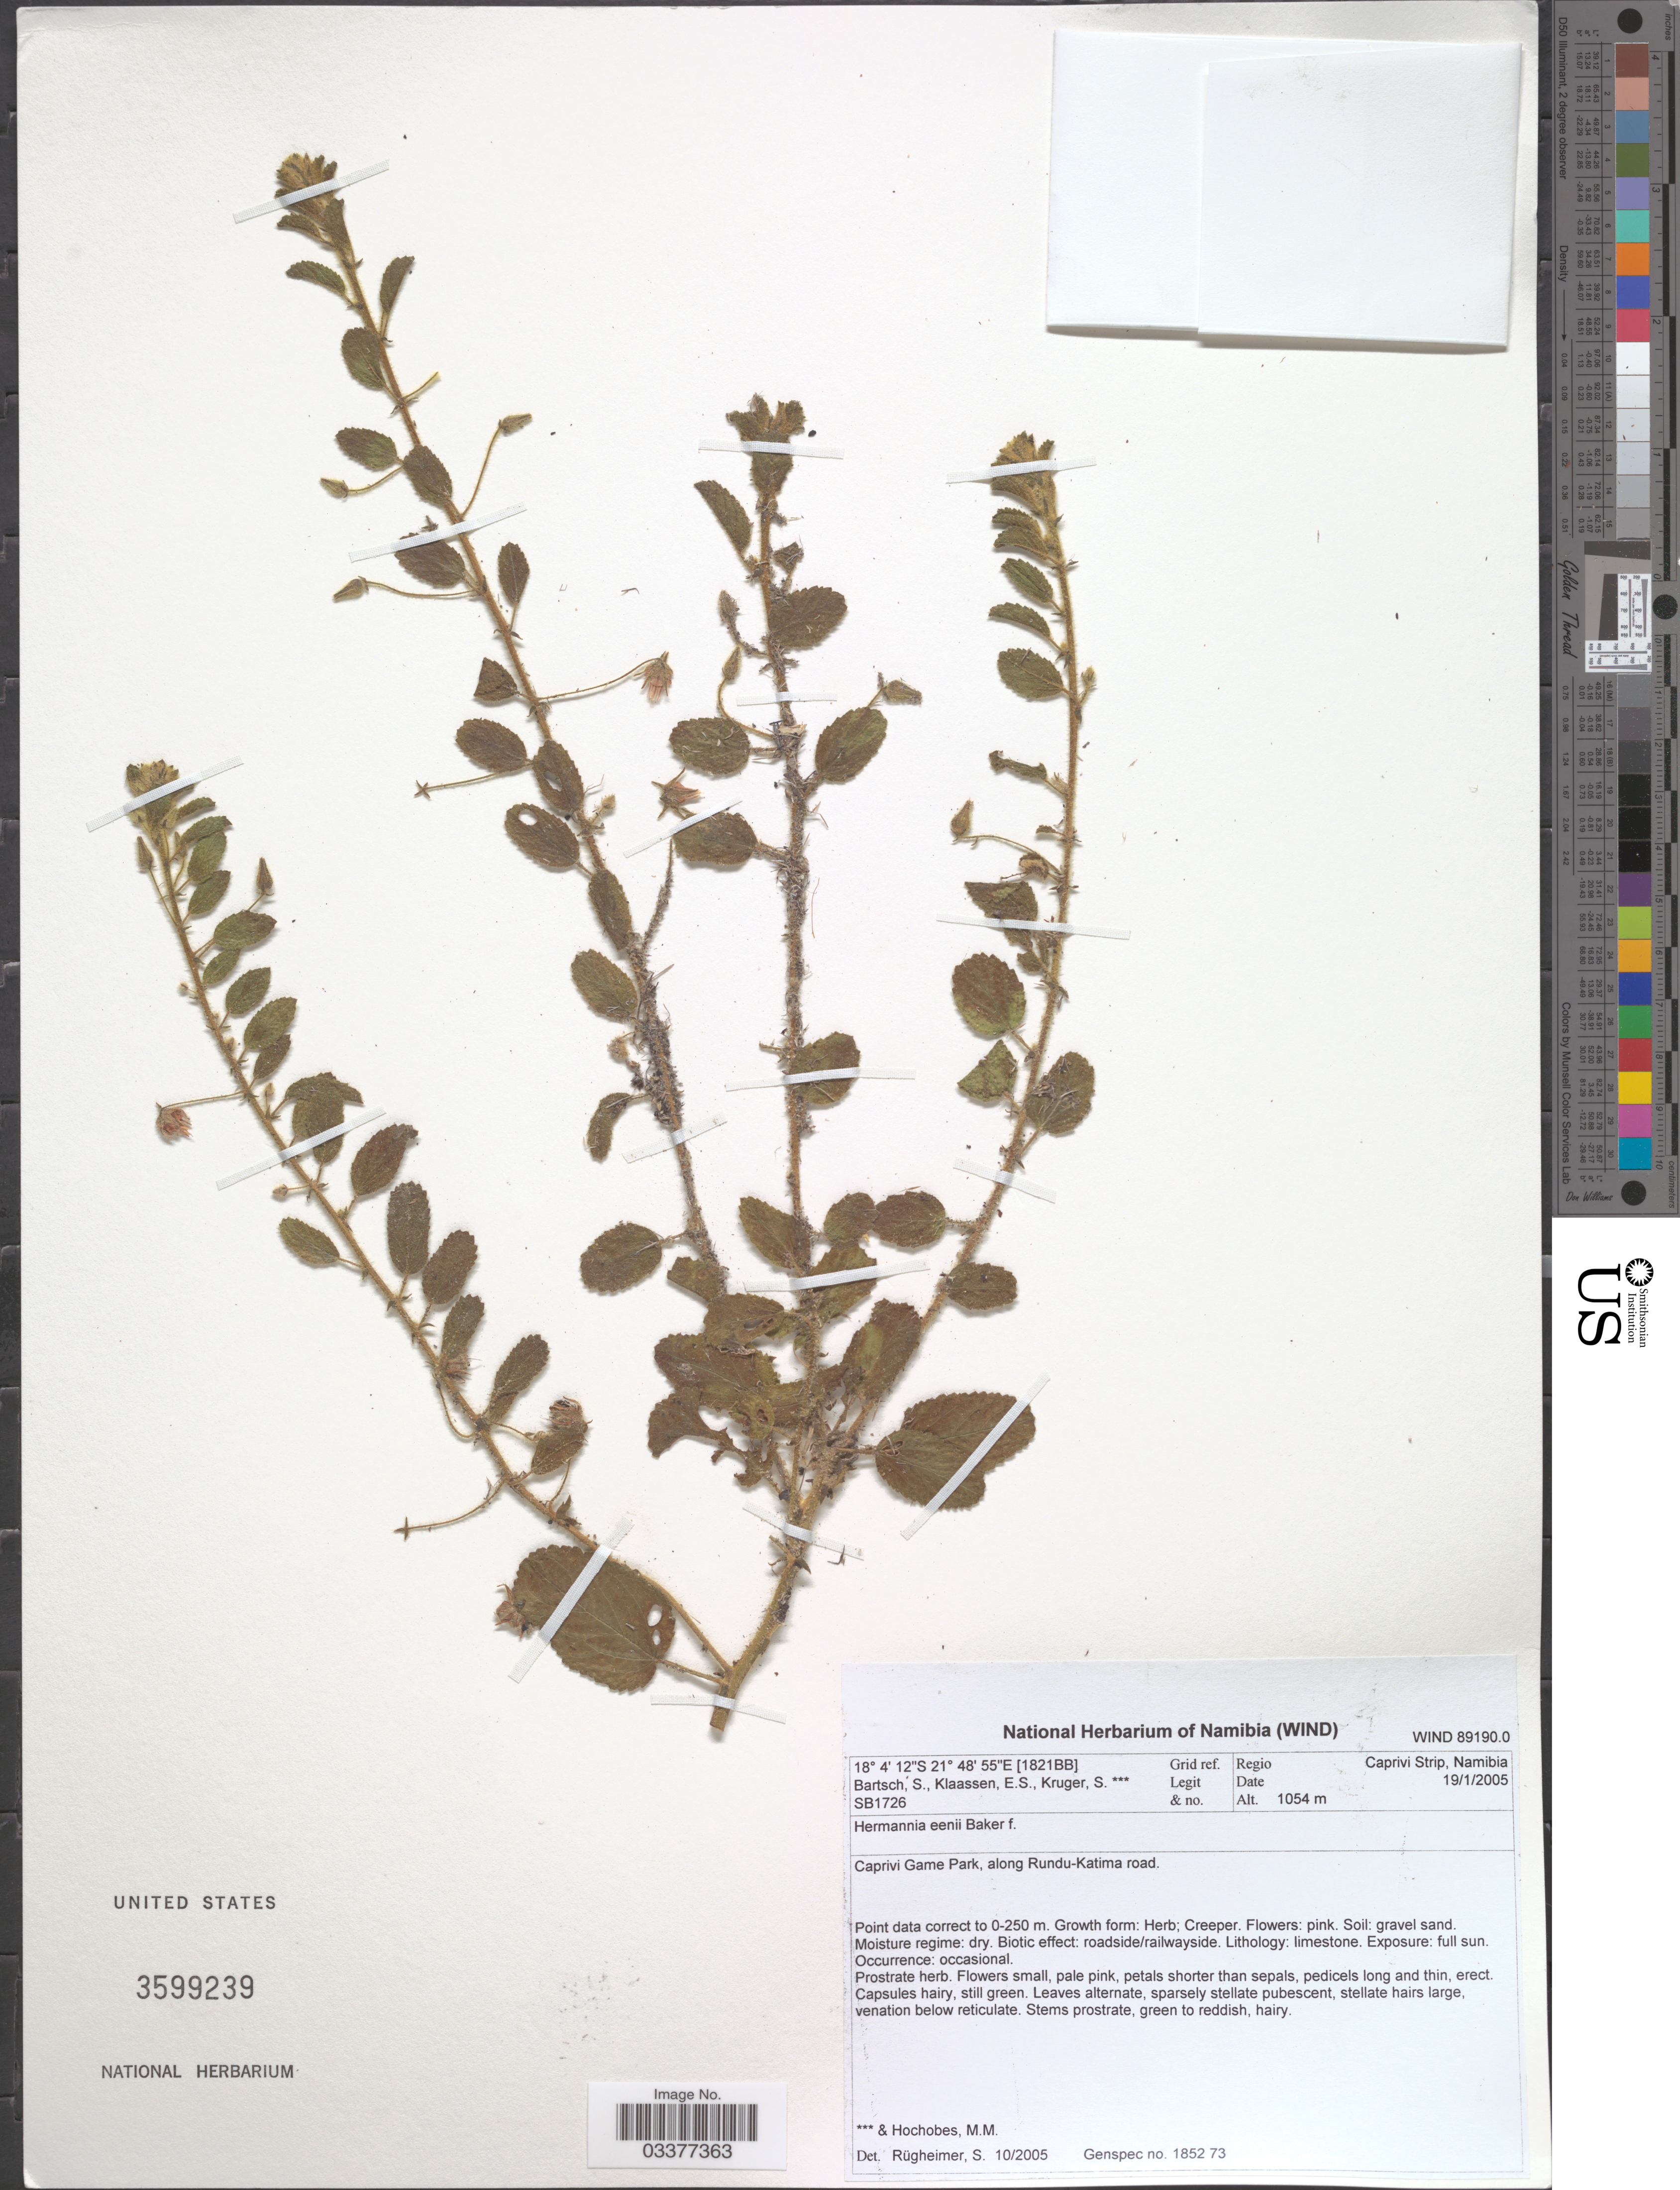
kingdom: Plantae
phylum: Tracheophyta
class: Magnoliopsida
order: Malvales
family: Malvaceae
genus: Hermannia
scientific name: Hermannia eenii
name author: Baker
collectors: S. Bartsch, E. S. Klaassen, S. Kruger & M. Hochobes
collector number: SB1726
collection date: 2005-01-19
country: Namibia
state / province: Caprivi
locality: Grid ref. [1821BB]. Regio Caprivi Strip, Namibia. Caprivi Game Park, along Rundu-Katima road.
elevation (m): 1054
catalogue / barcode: US 3599239